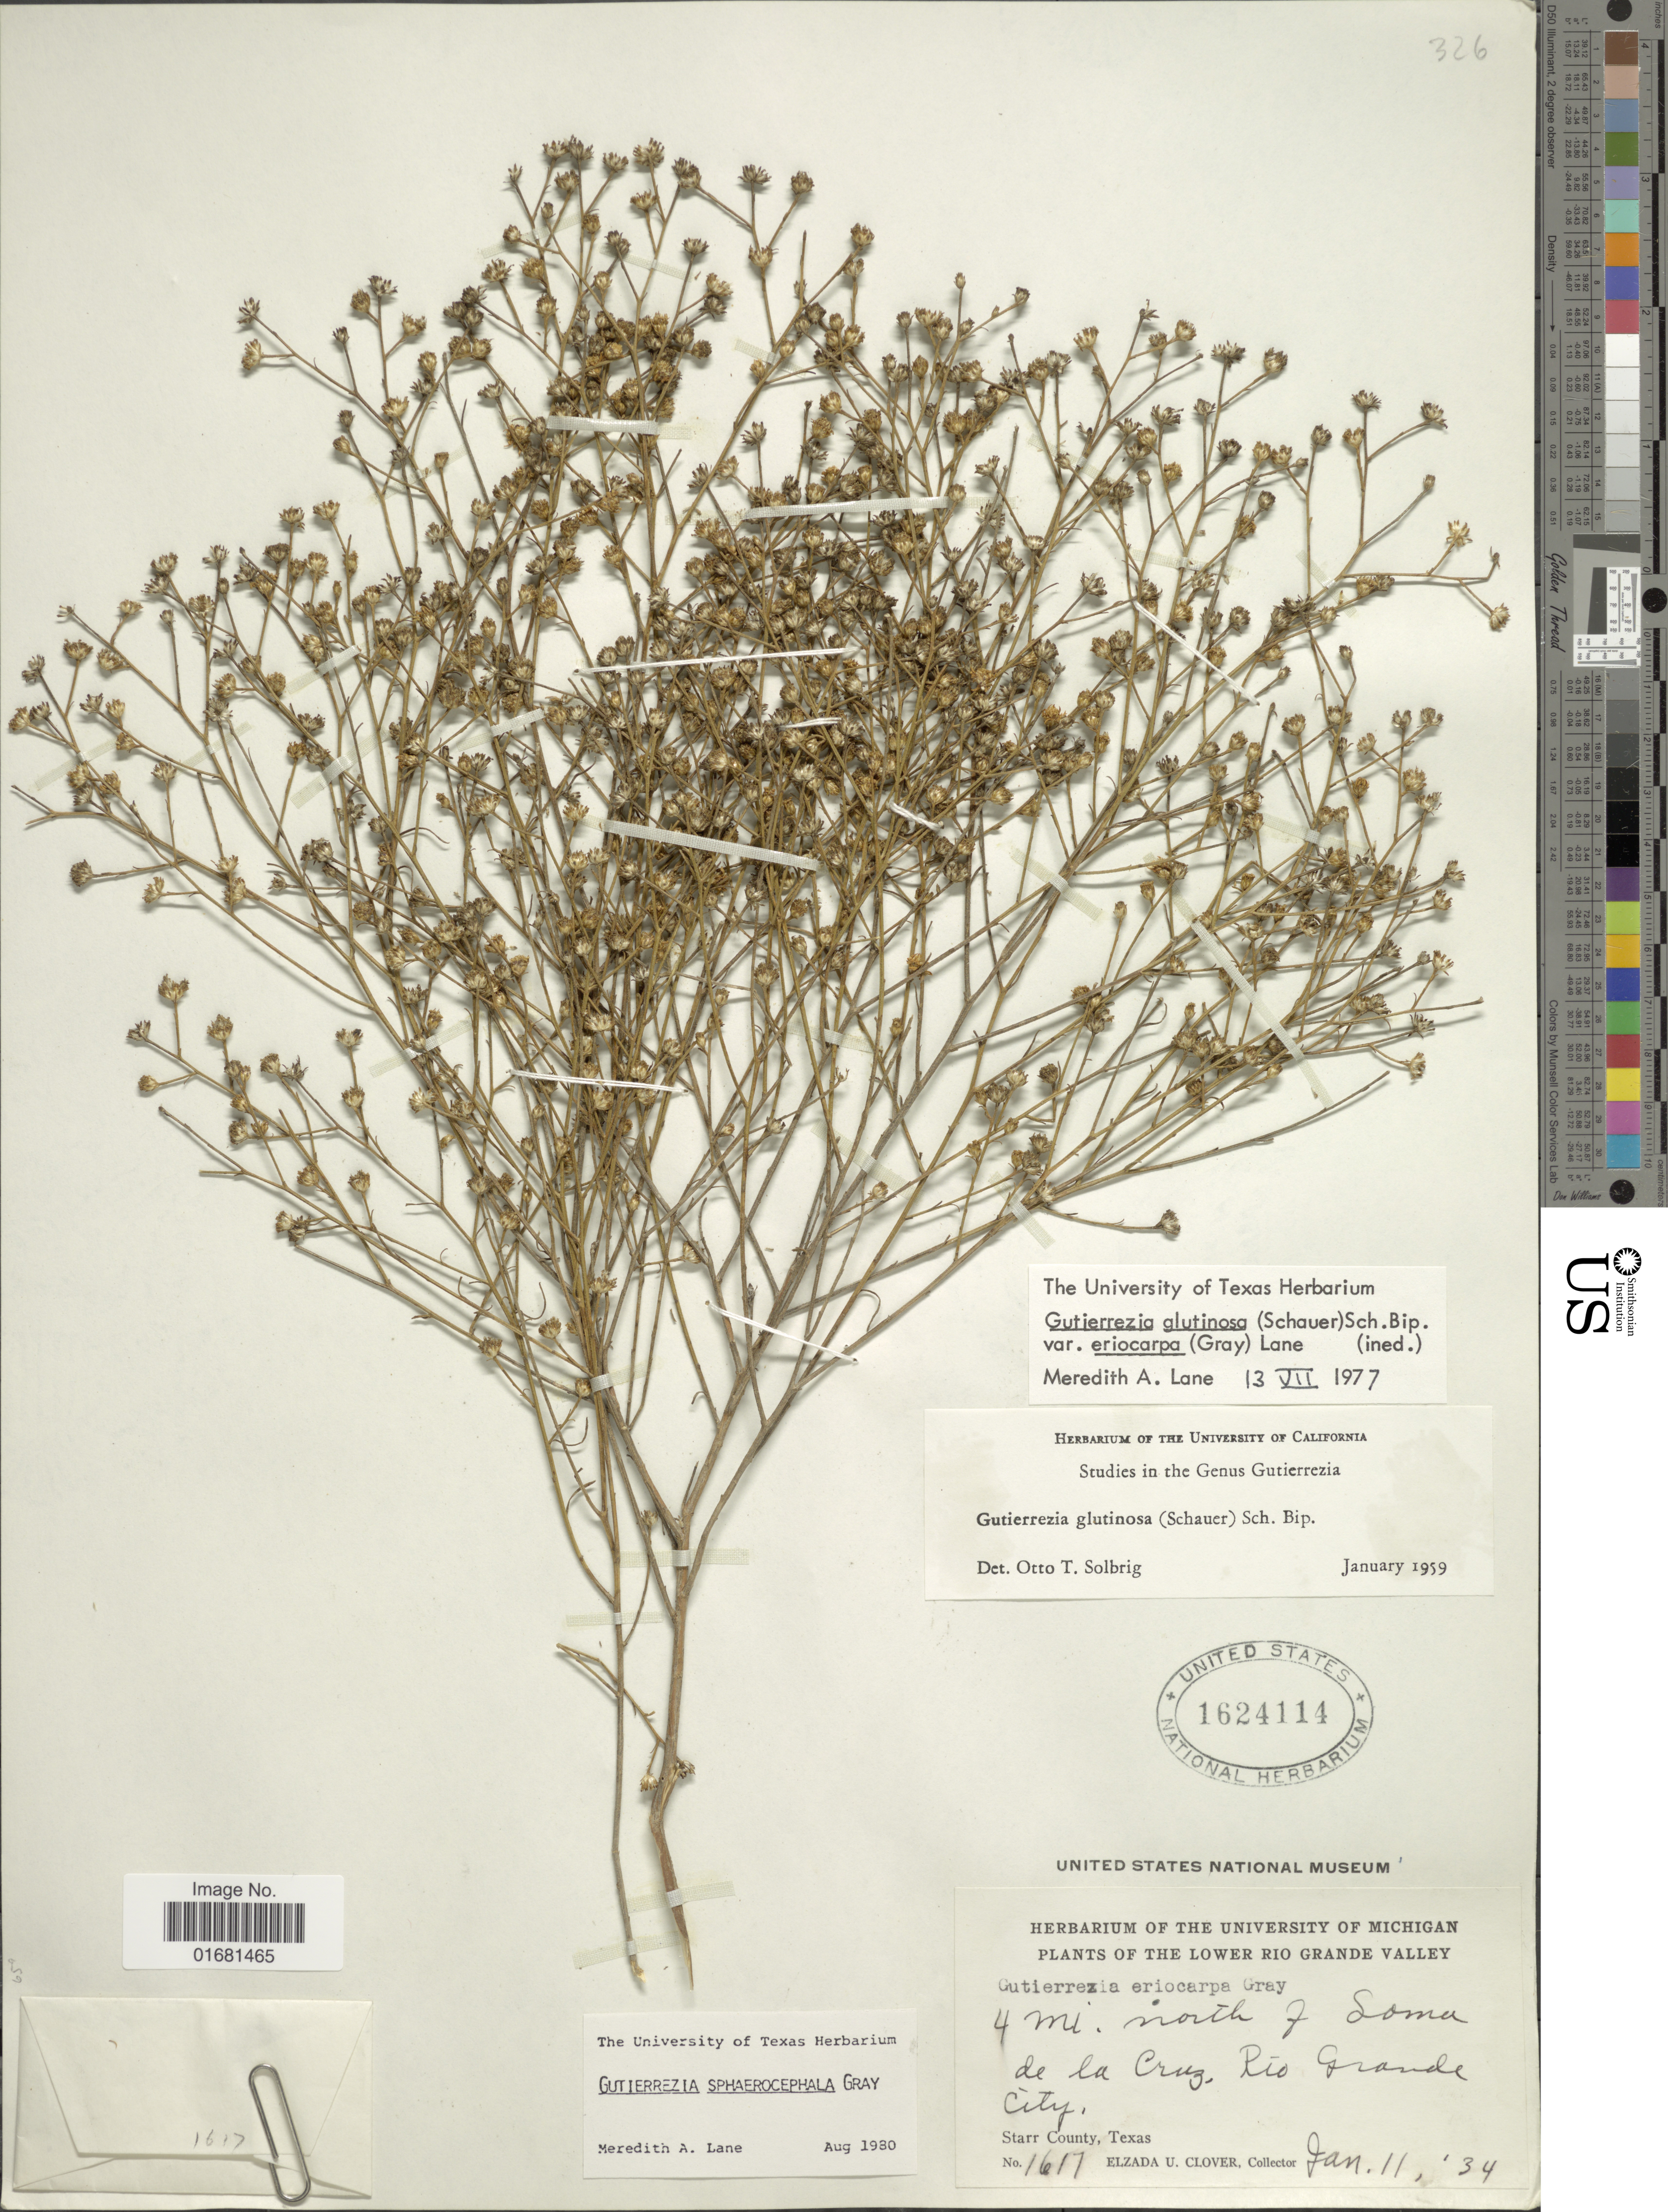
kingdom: Plantae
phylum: Tracheophyta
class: Magnoliopsida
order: Asterales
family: Asteraceae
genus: Gutierrezia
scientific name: Gutierrezia sphaerocephala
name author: A. Gray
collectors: E. U. Clover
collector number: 1617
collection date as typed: Transcribed d/m/y: 11/1/34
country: United States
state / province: Texas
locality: Lower Rio Grande Valley. 4 mi. north of Soma de la Cruz, Rio Grande City. Starr County, Texas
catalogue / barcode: US 1624114